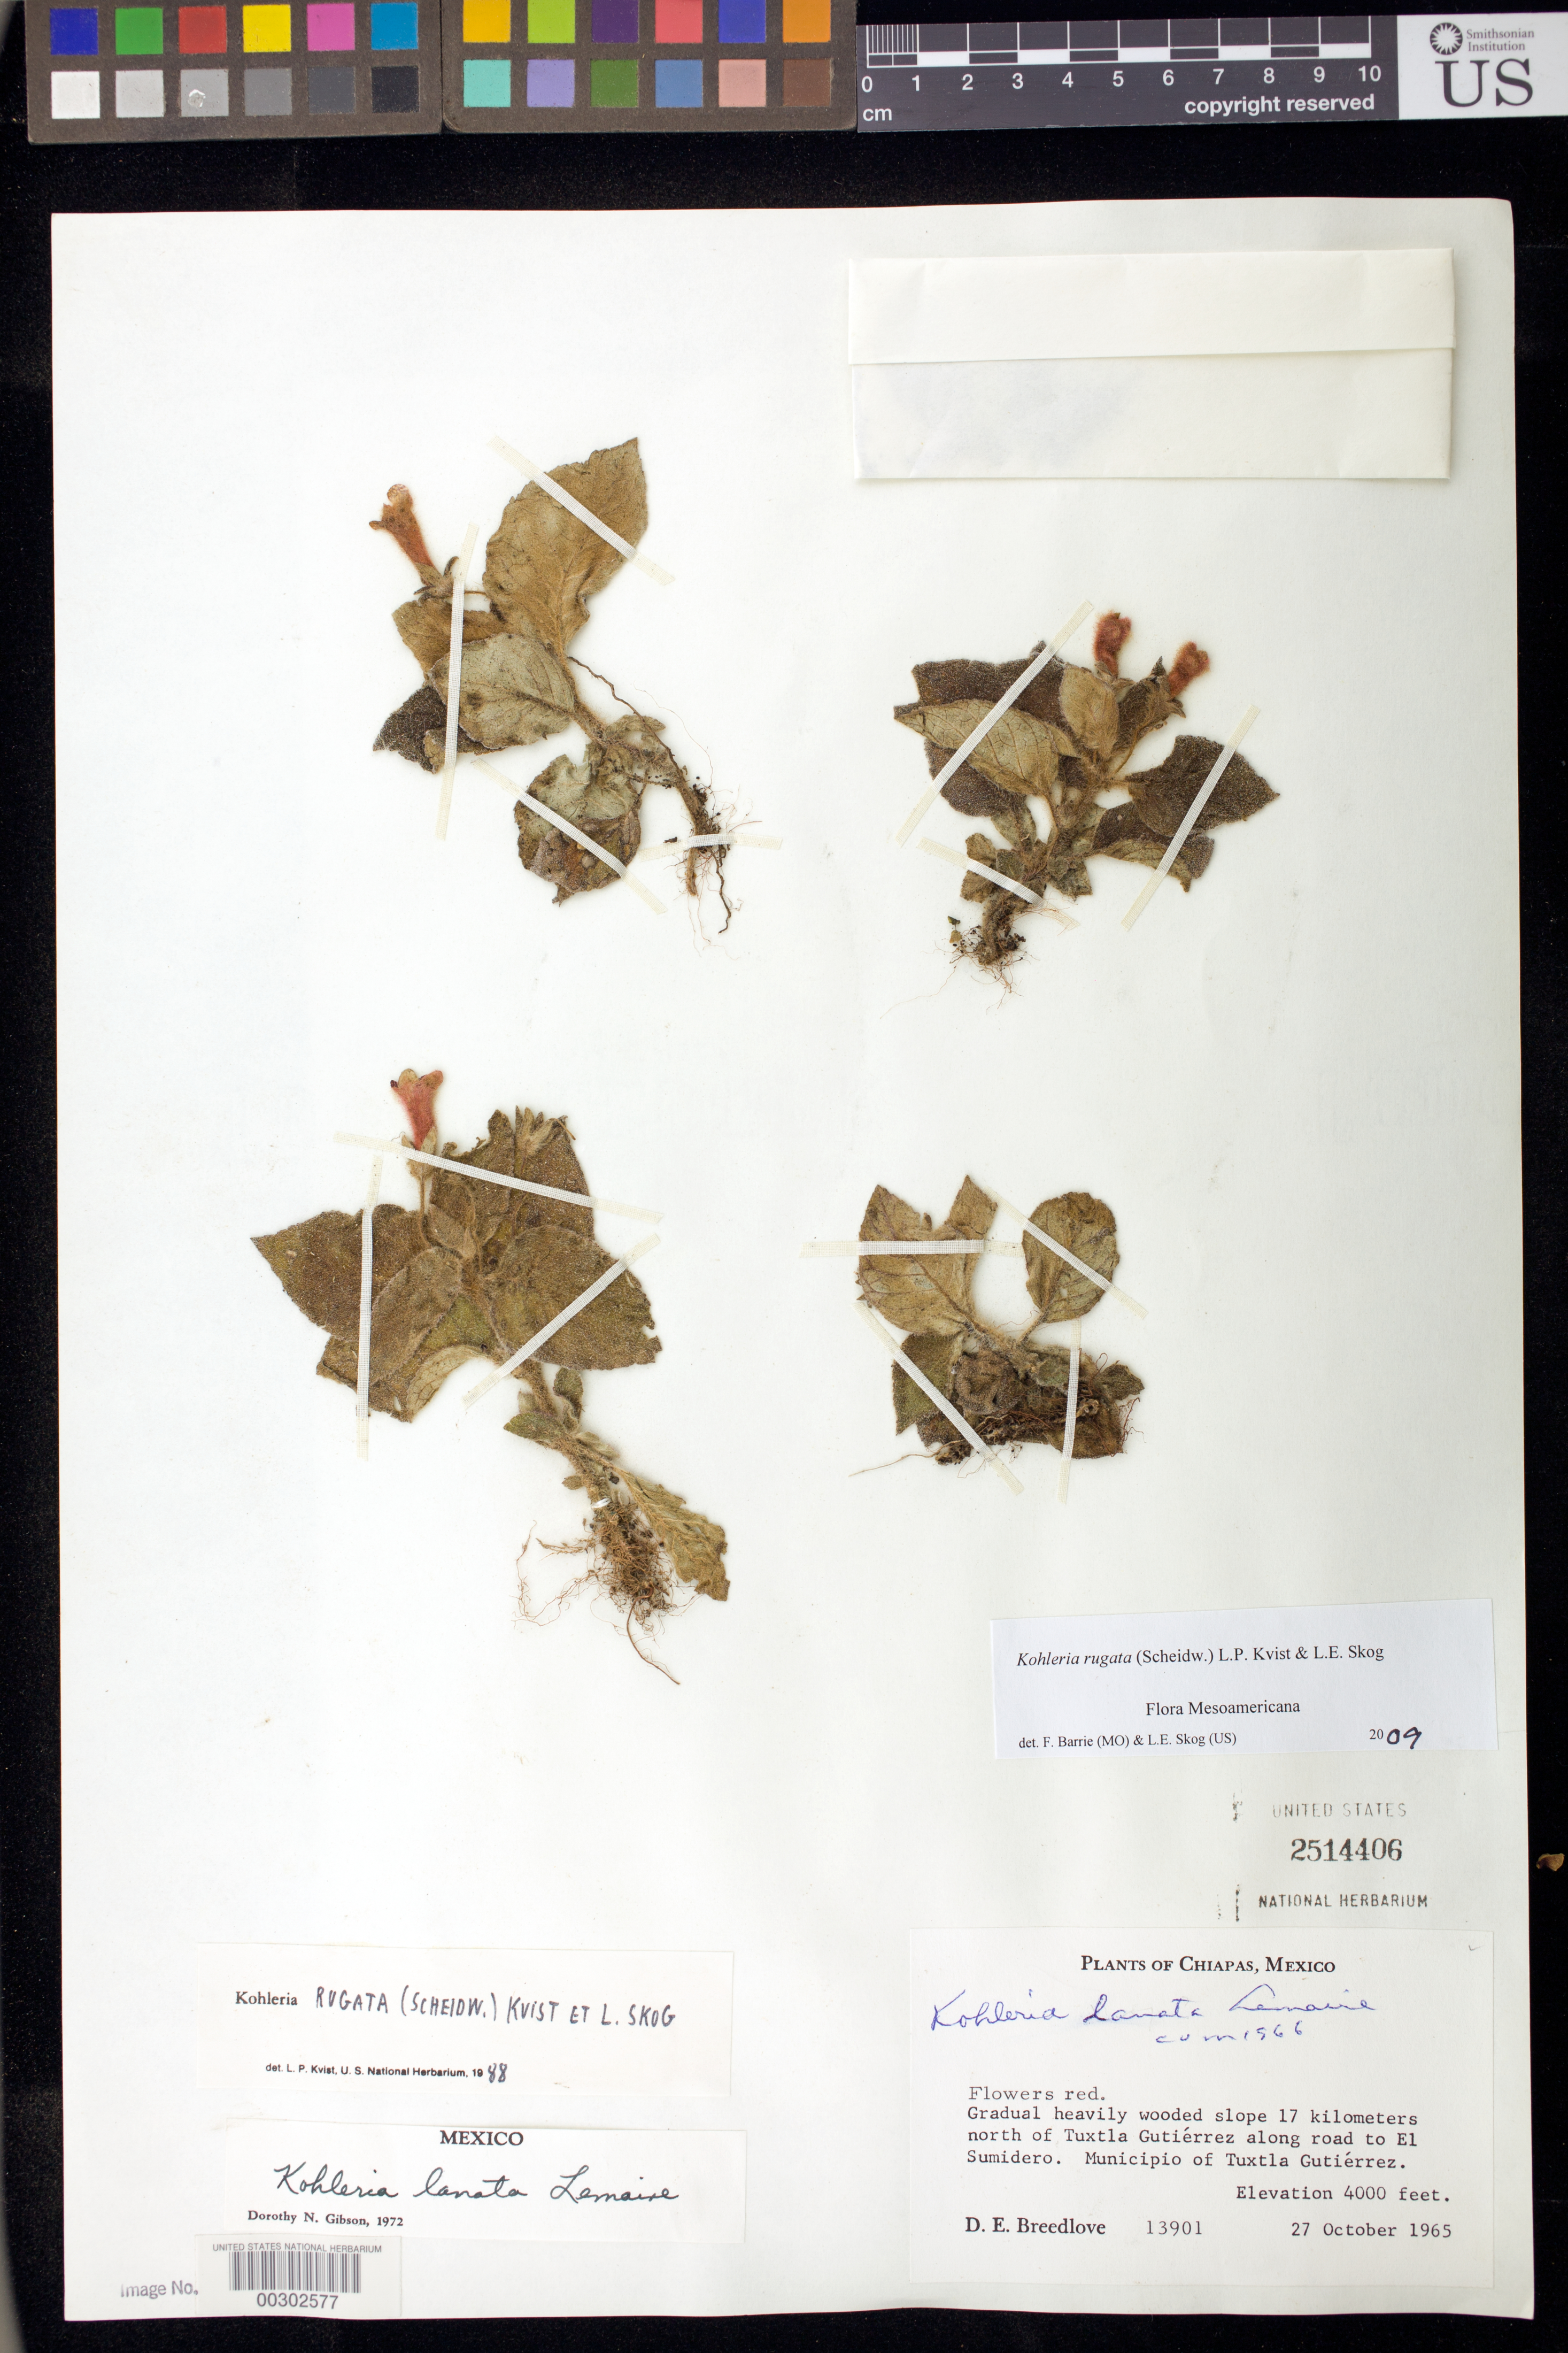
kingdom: Plantae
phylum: Tracheophyta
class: Magnoliopsida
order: Lamiales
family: Gesneriaceae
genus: Kohleria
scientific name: Kohleria rugata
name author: (Scheidw.) L.P. Kvist & L.E. Skog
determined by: Skog, Laurence E.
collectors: D. E. Breedlove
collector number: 13901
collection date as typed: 27 Oct 1965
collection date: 1965-10-27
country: Mexico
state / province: Chiapas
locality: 17 km N of Tuxtla Gutierrez along road to El Sumidero, Mun. of Tuxtla Gutierrez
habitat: Gradual heavily wooded slope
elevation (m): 1219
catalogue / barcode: US 2514406